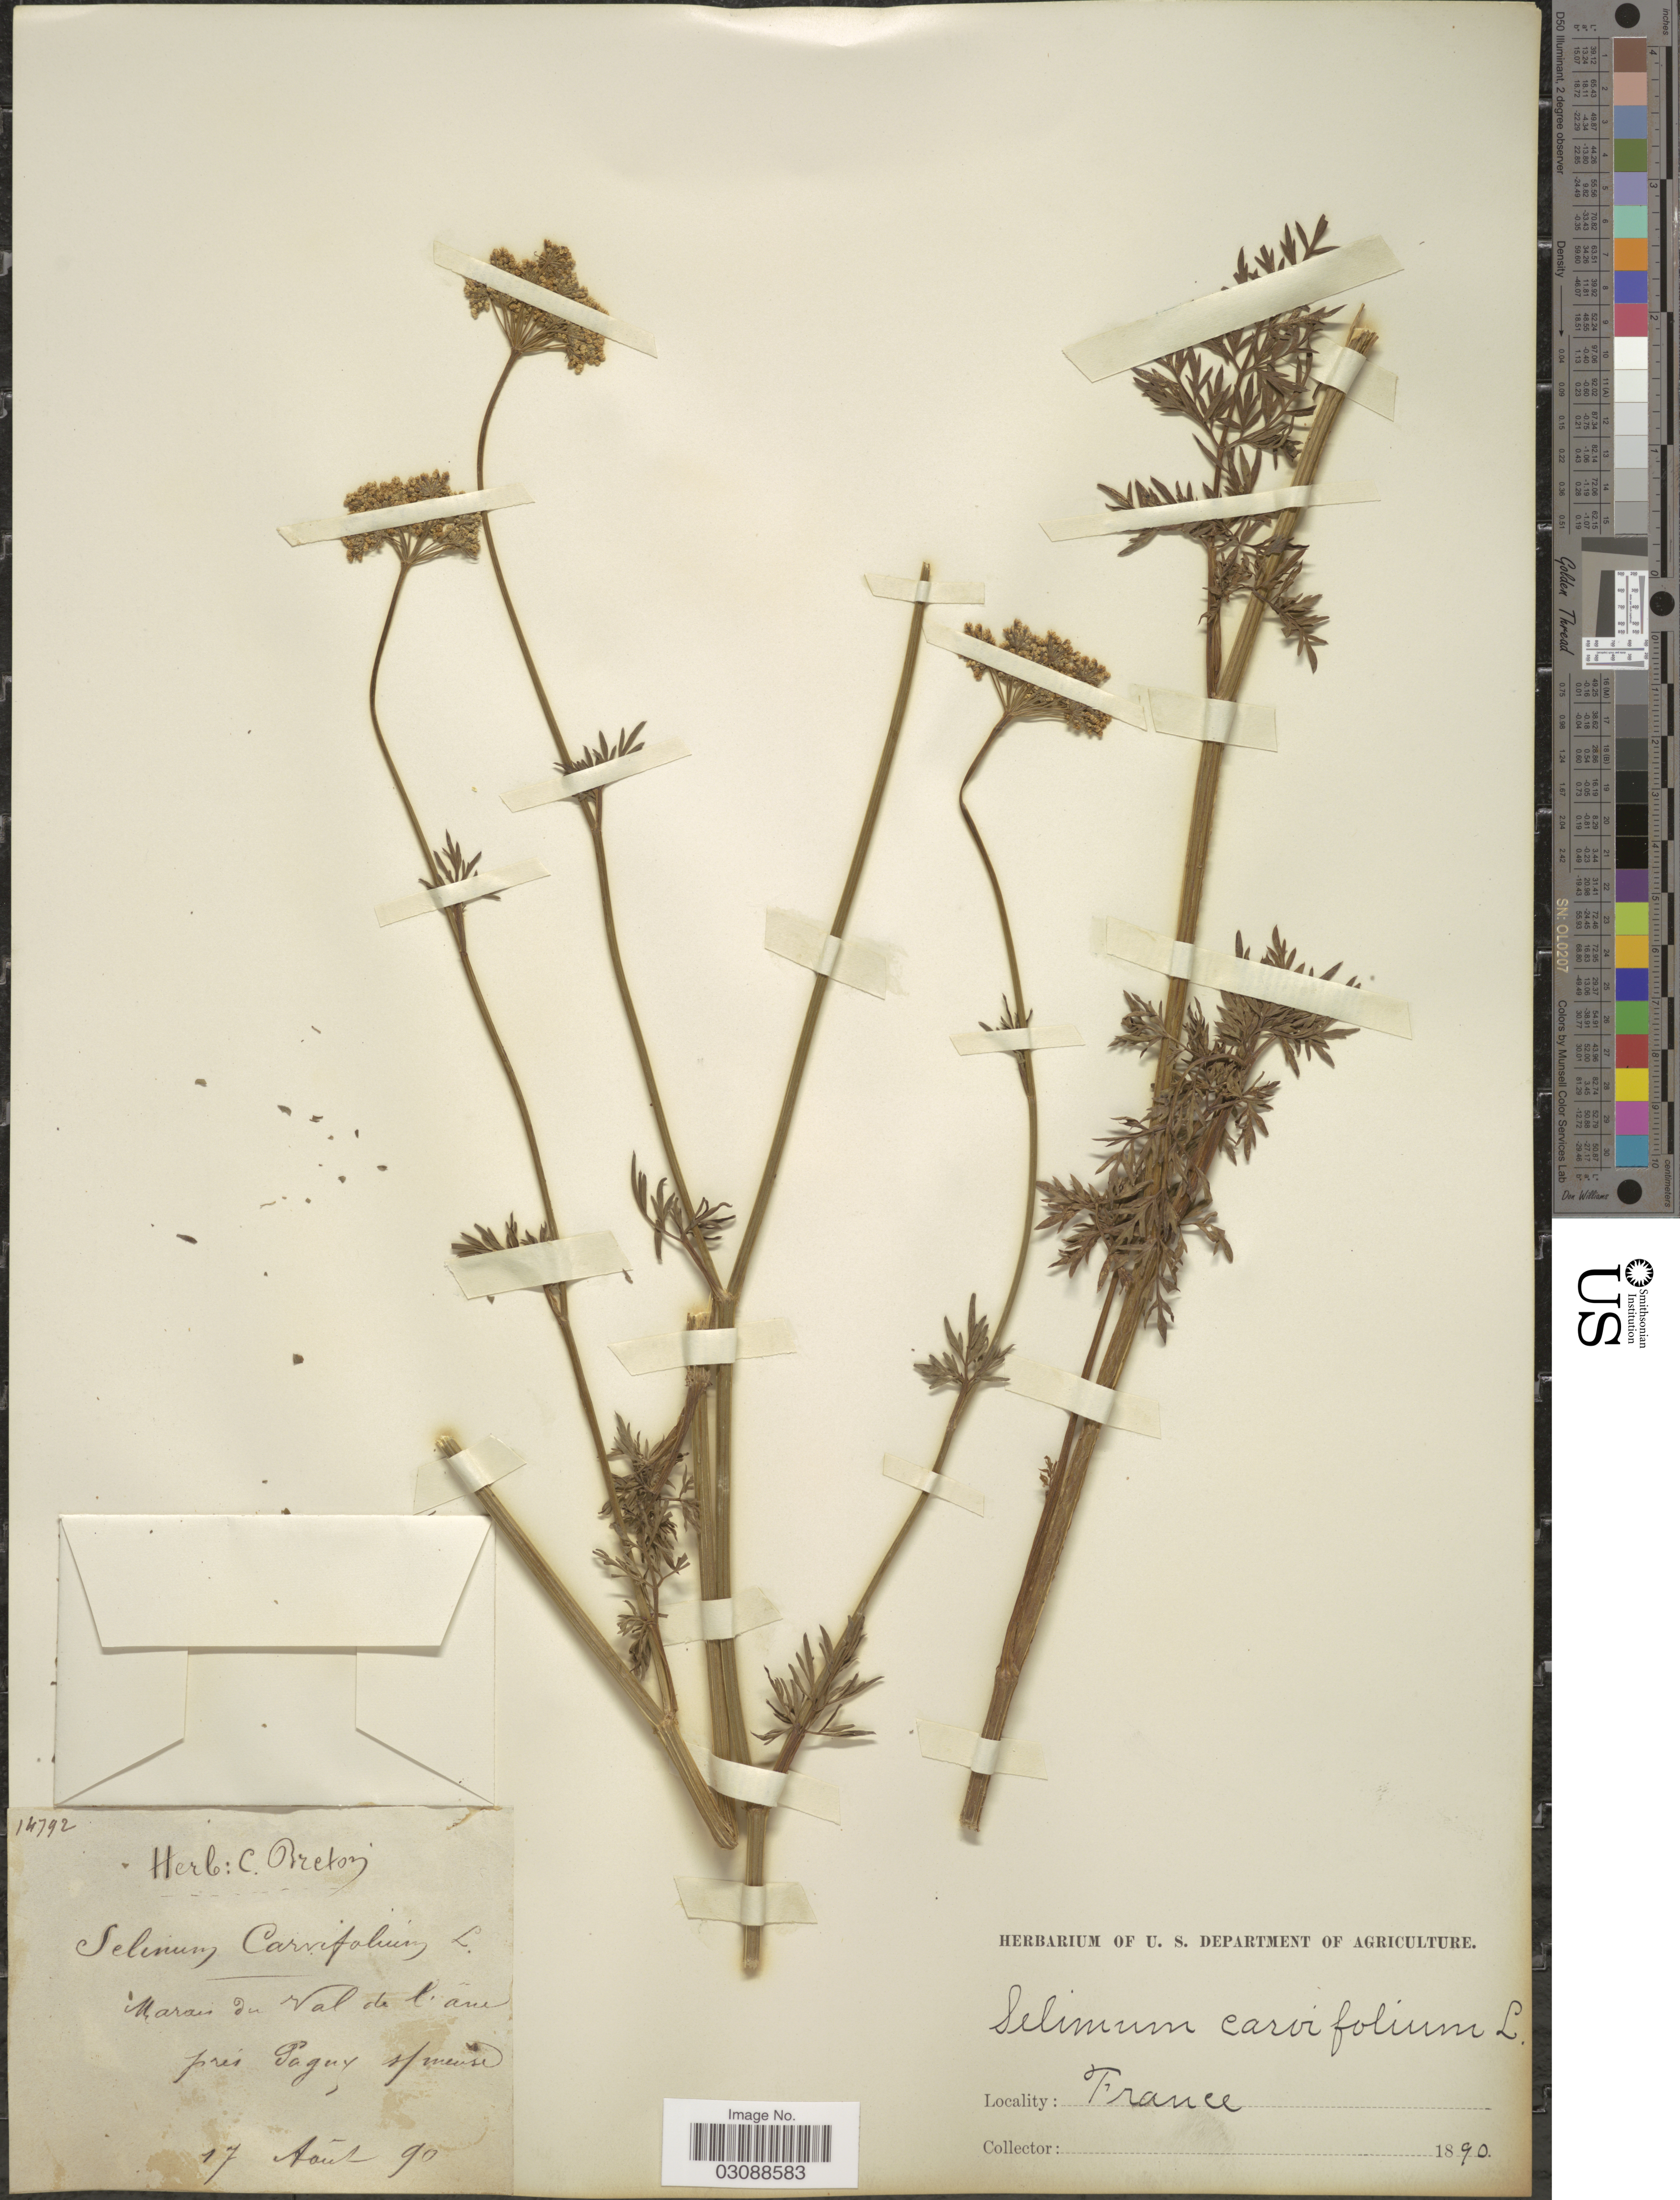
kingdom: Plantae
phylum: Tracheophyta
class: Magnoliopsida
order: Apiales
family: Apiaceae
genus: Selinum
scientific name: Selinum carvifolia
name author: (L.) L.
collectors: Ex herb. C. Breton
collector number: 14792?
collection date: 1890-08-17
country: France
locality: Marais du Val de l'asne prés Pagny s/Meuse.